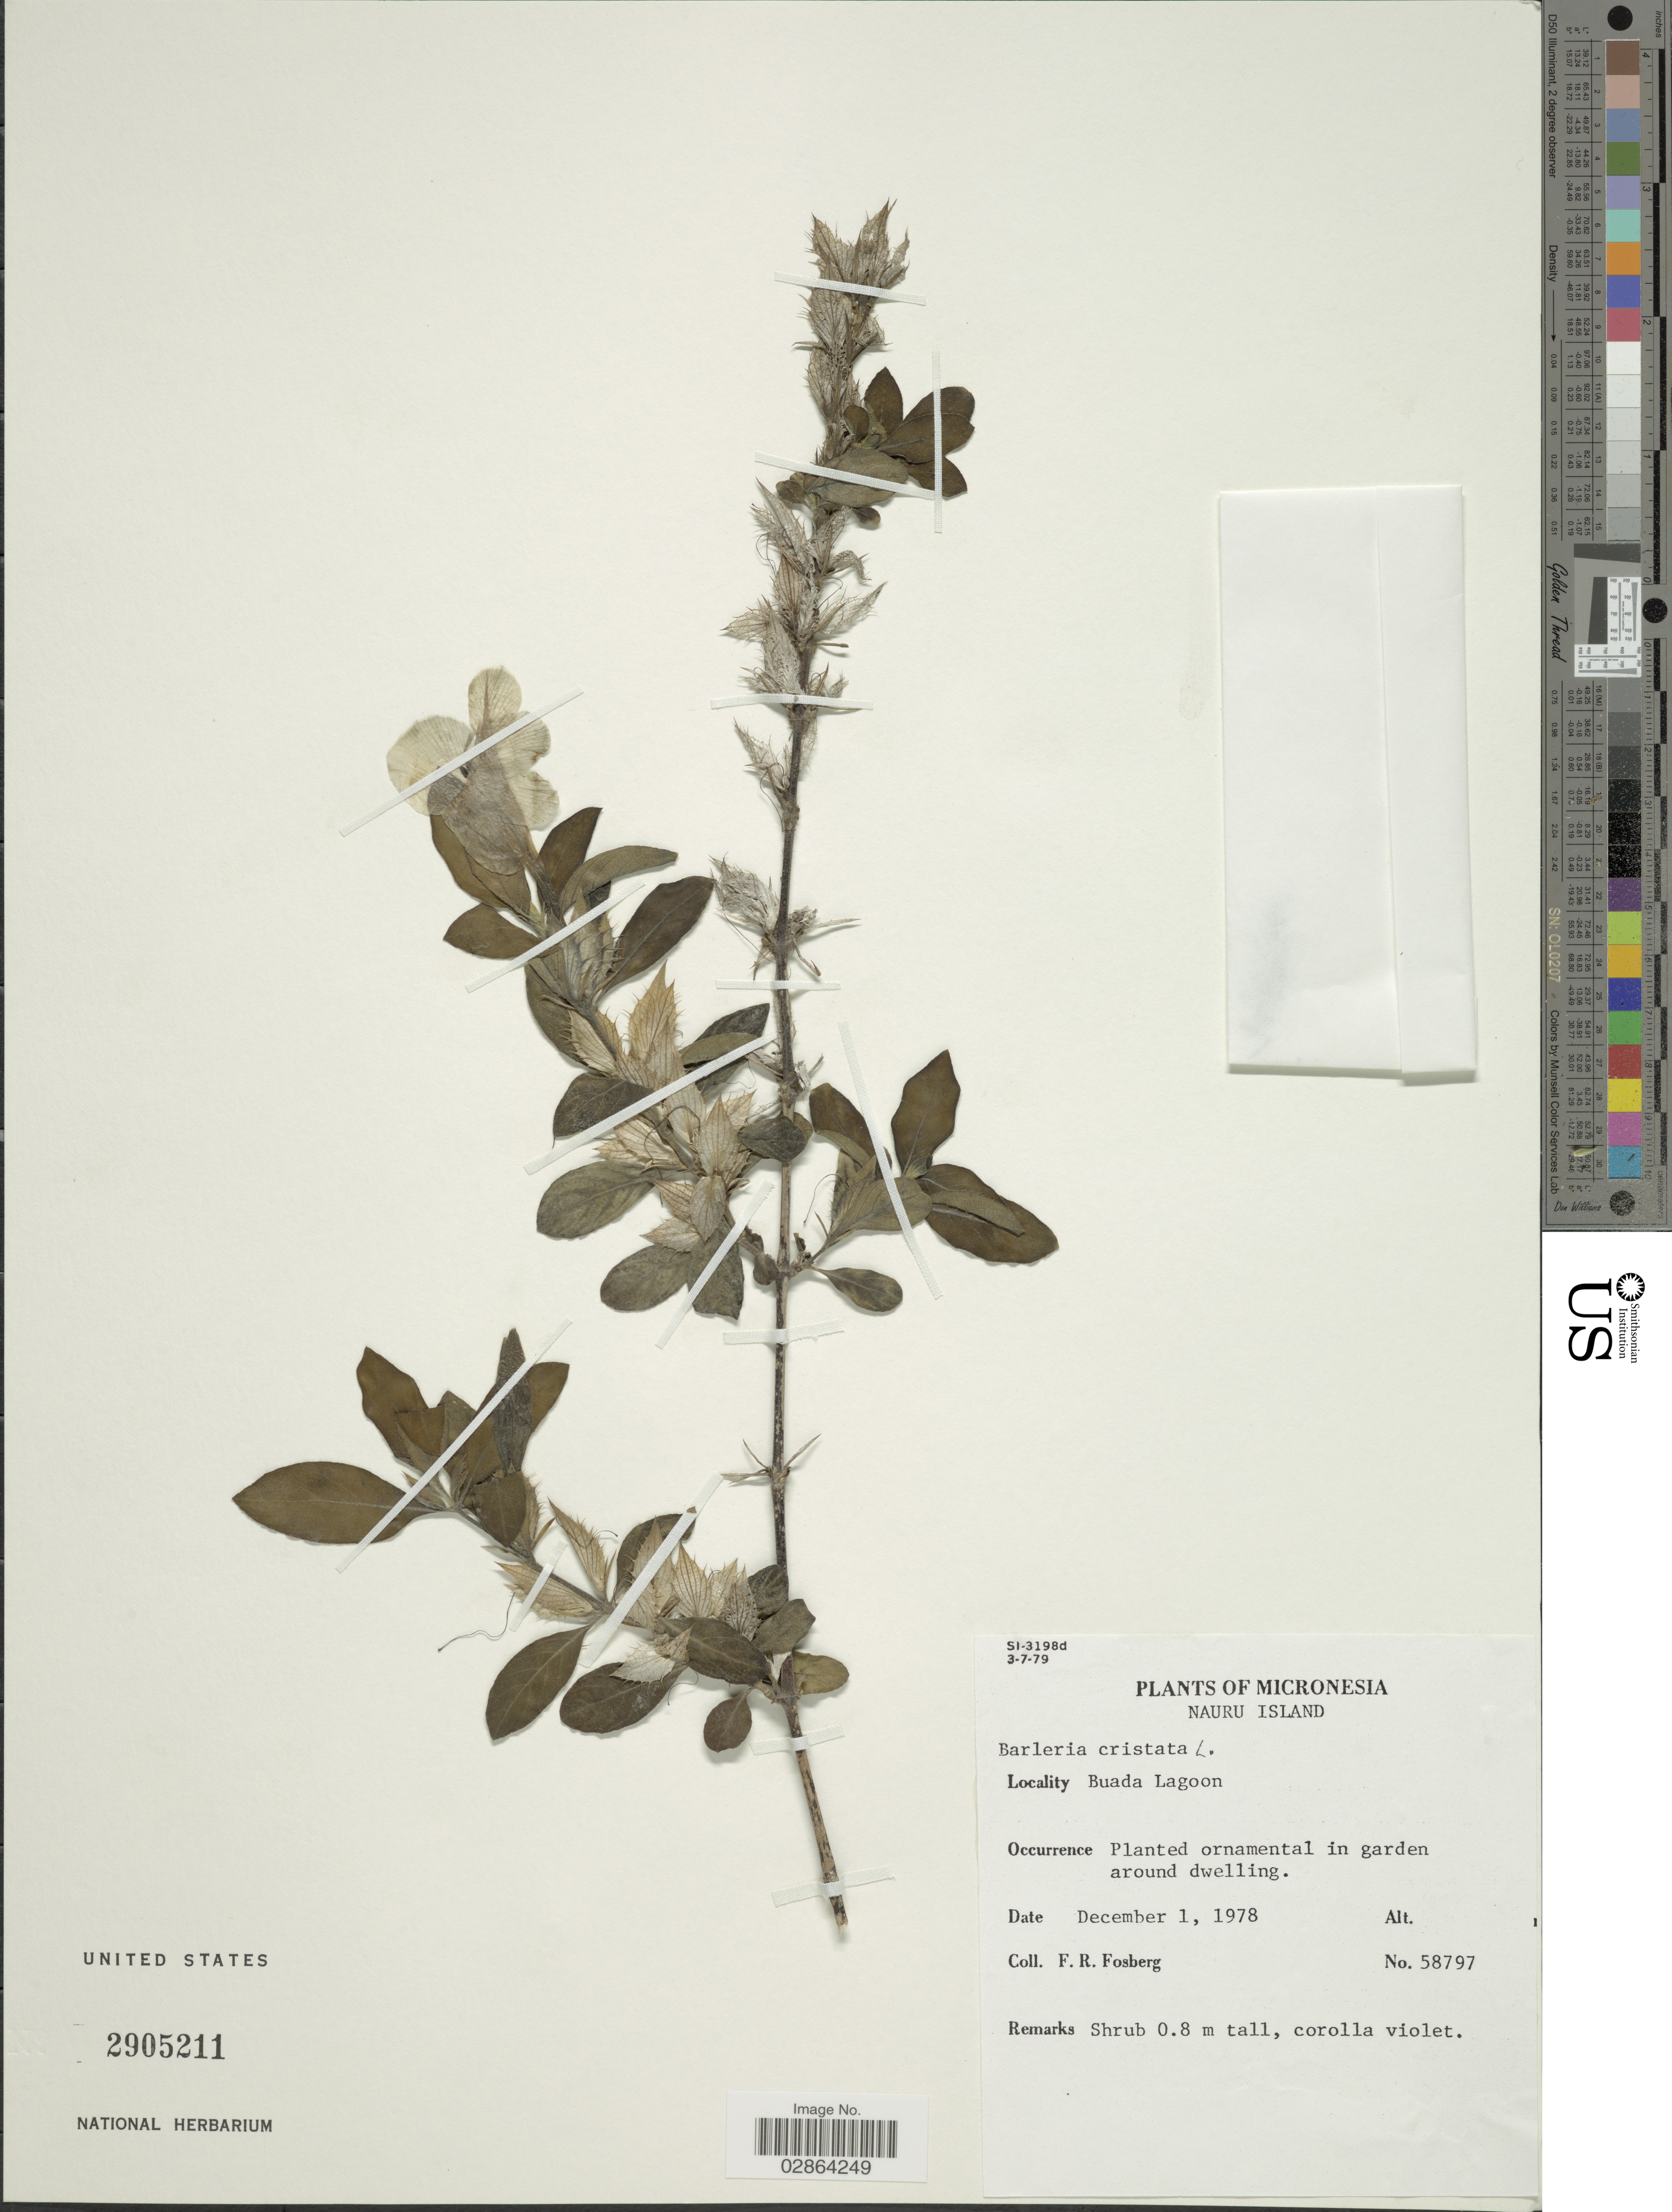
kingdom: Plantae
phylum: Tracheophyta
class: Magnoliopsida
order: Lamiales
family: Acanthaceae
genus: Barleria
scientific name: Barleria cristata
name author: L.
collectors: F. R. Fosberg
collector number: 58797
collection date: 1978-12-01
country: Nauru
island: Nauru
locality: Nauru Island, Buada Lagoon.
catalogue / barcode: US 2905211